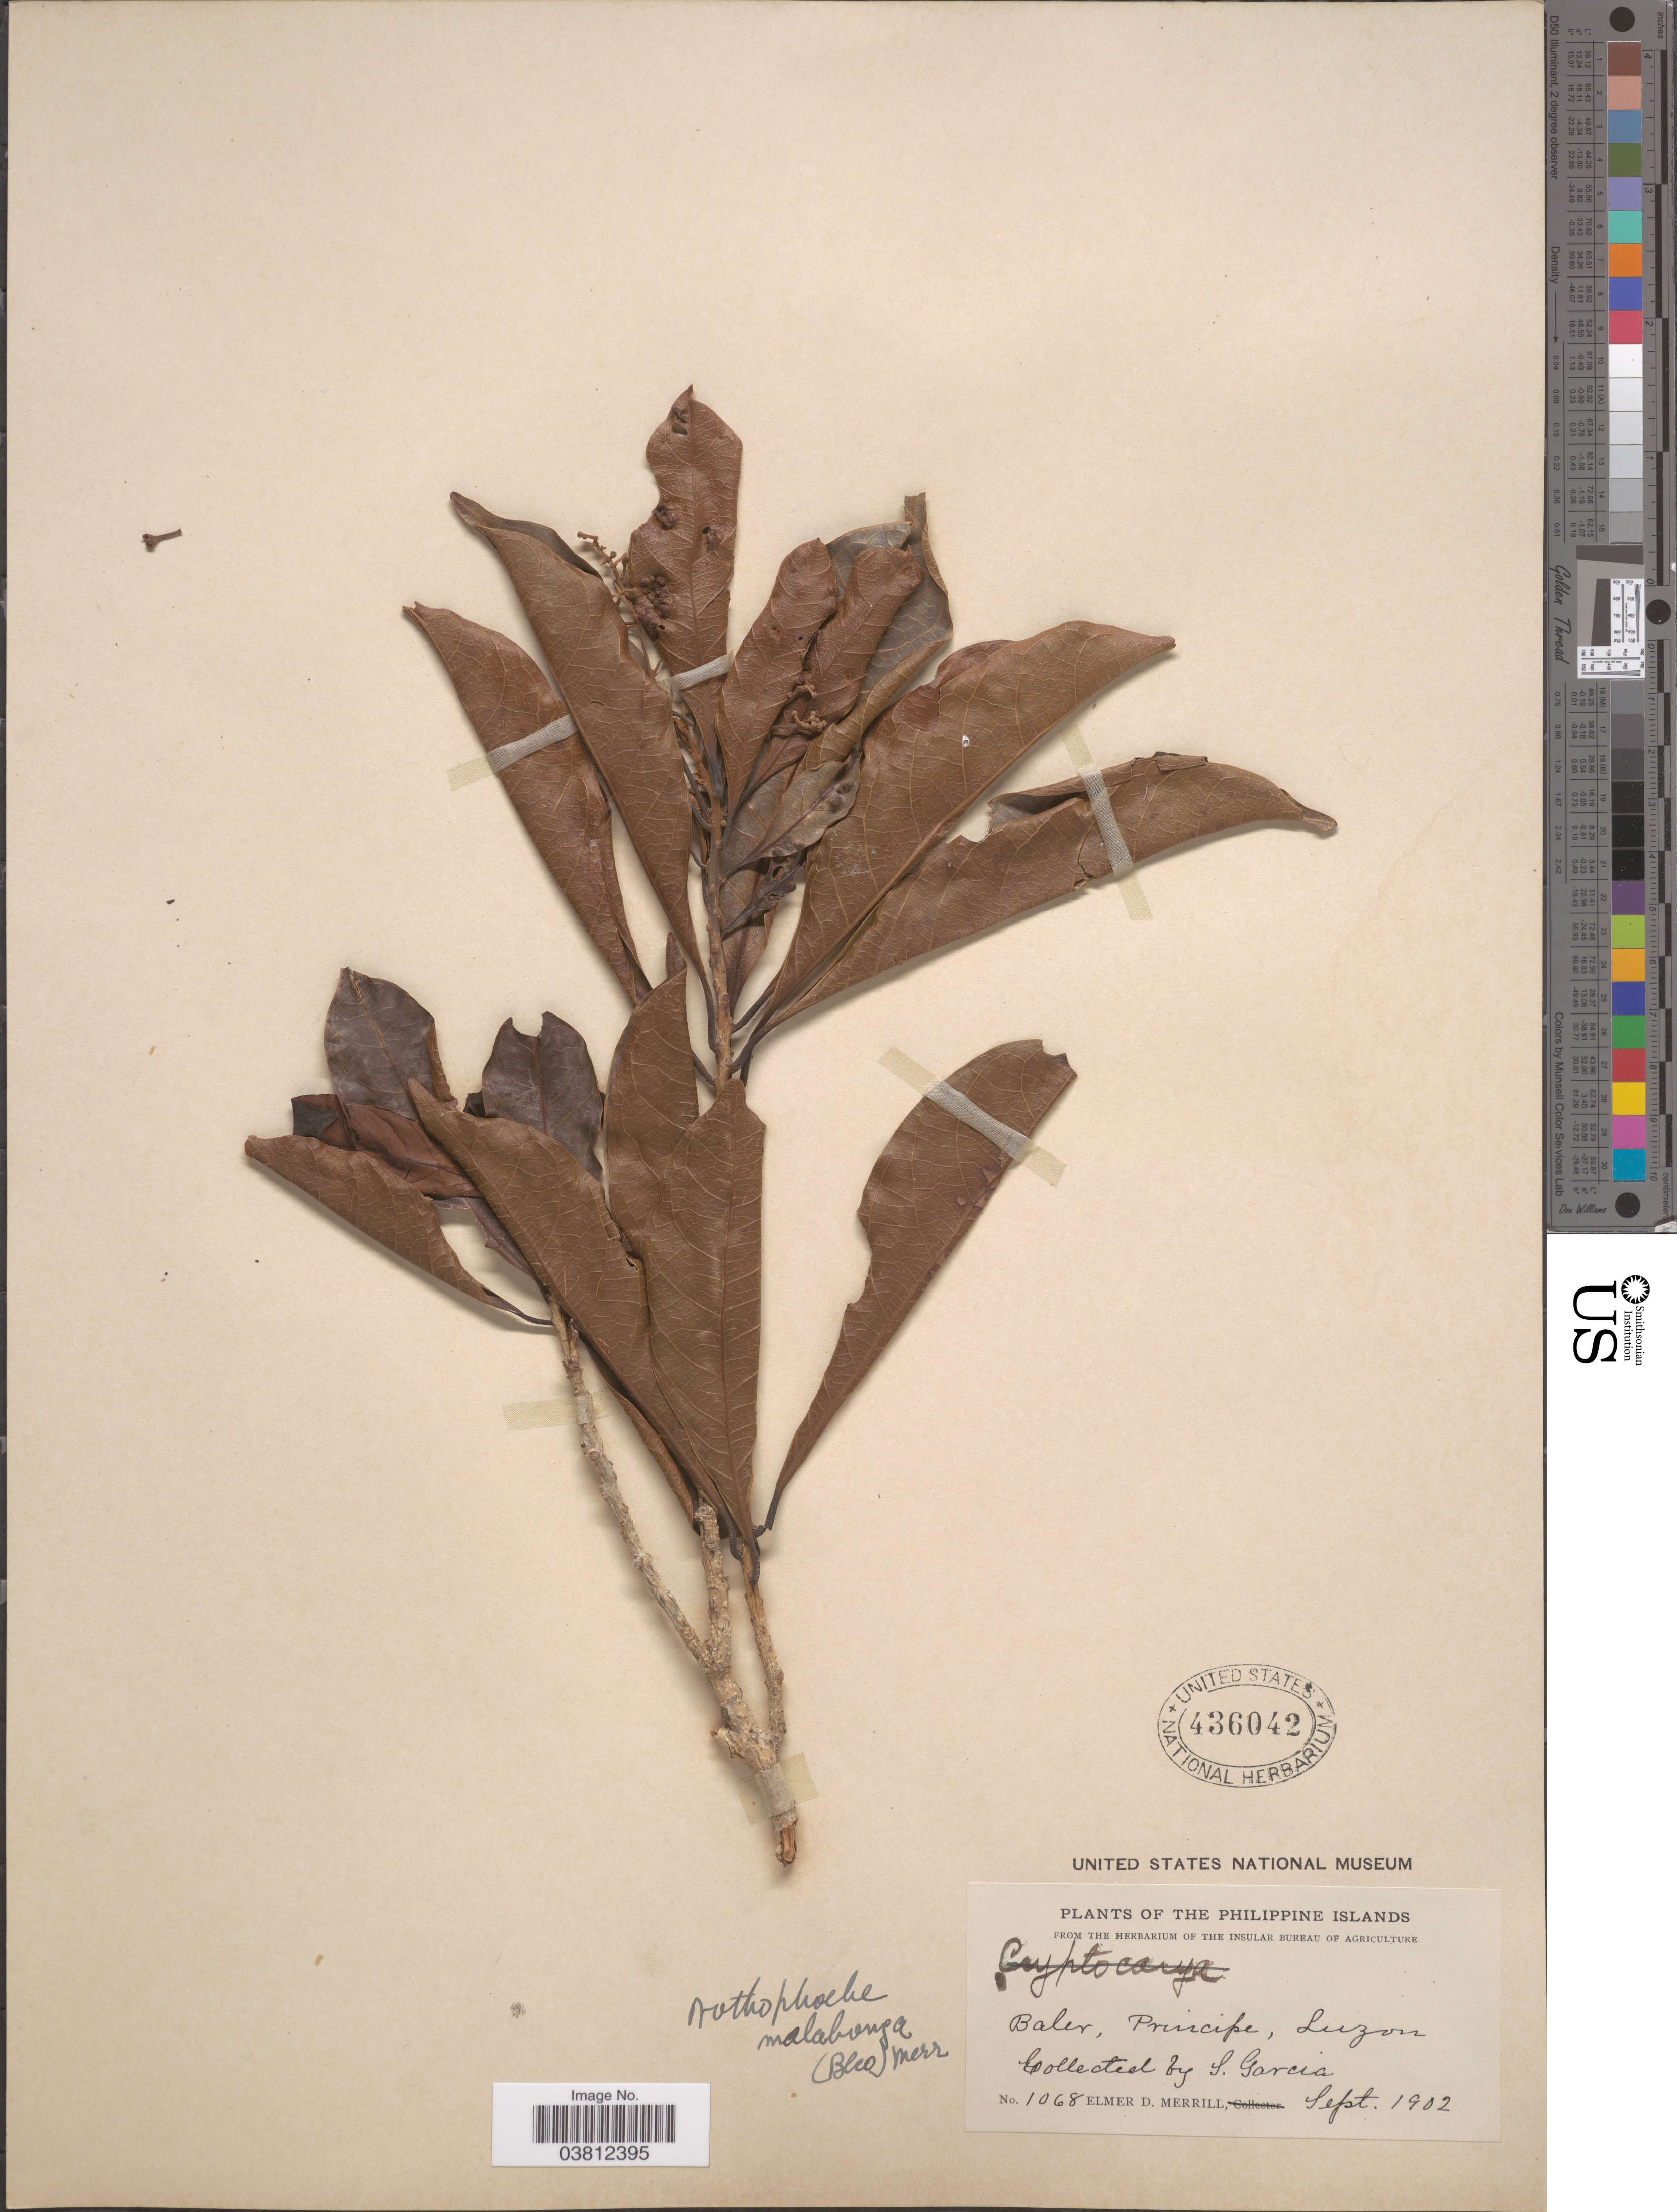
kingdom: Plantae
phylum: Tracheophyta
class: Magnoliopsida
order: Laurales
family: Lauraceae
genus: Nothaphoebe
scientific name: Nothaphoebe malabonga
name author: (Blanco) Merr.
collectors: S. Garcia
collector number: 1068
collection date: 1902-09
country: Philippines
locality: Baler, Principe, Luzon.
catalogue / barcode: US 436042